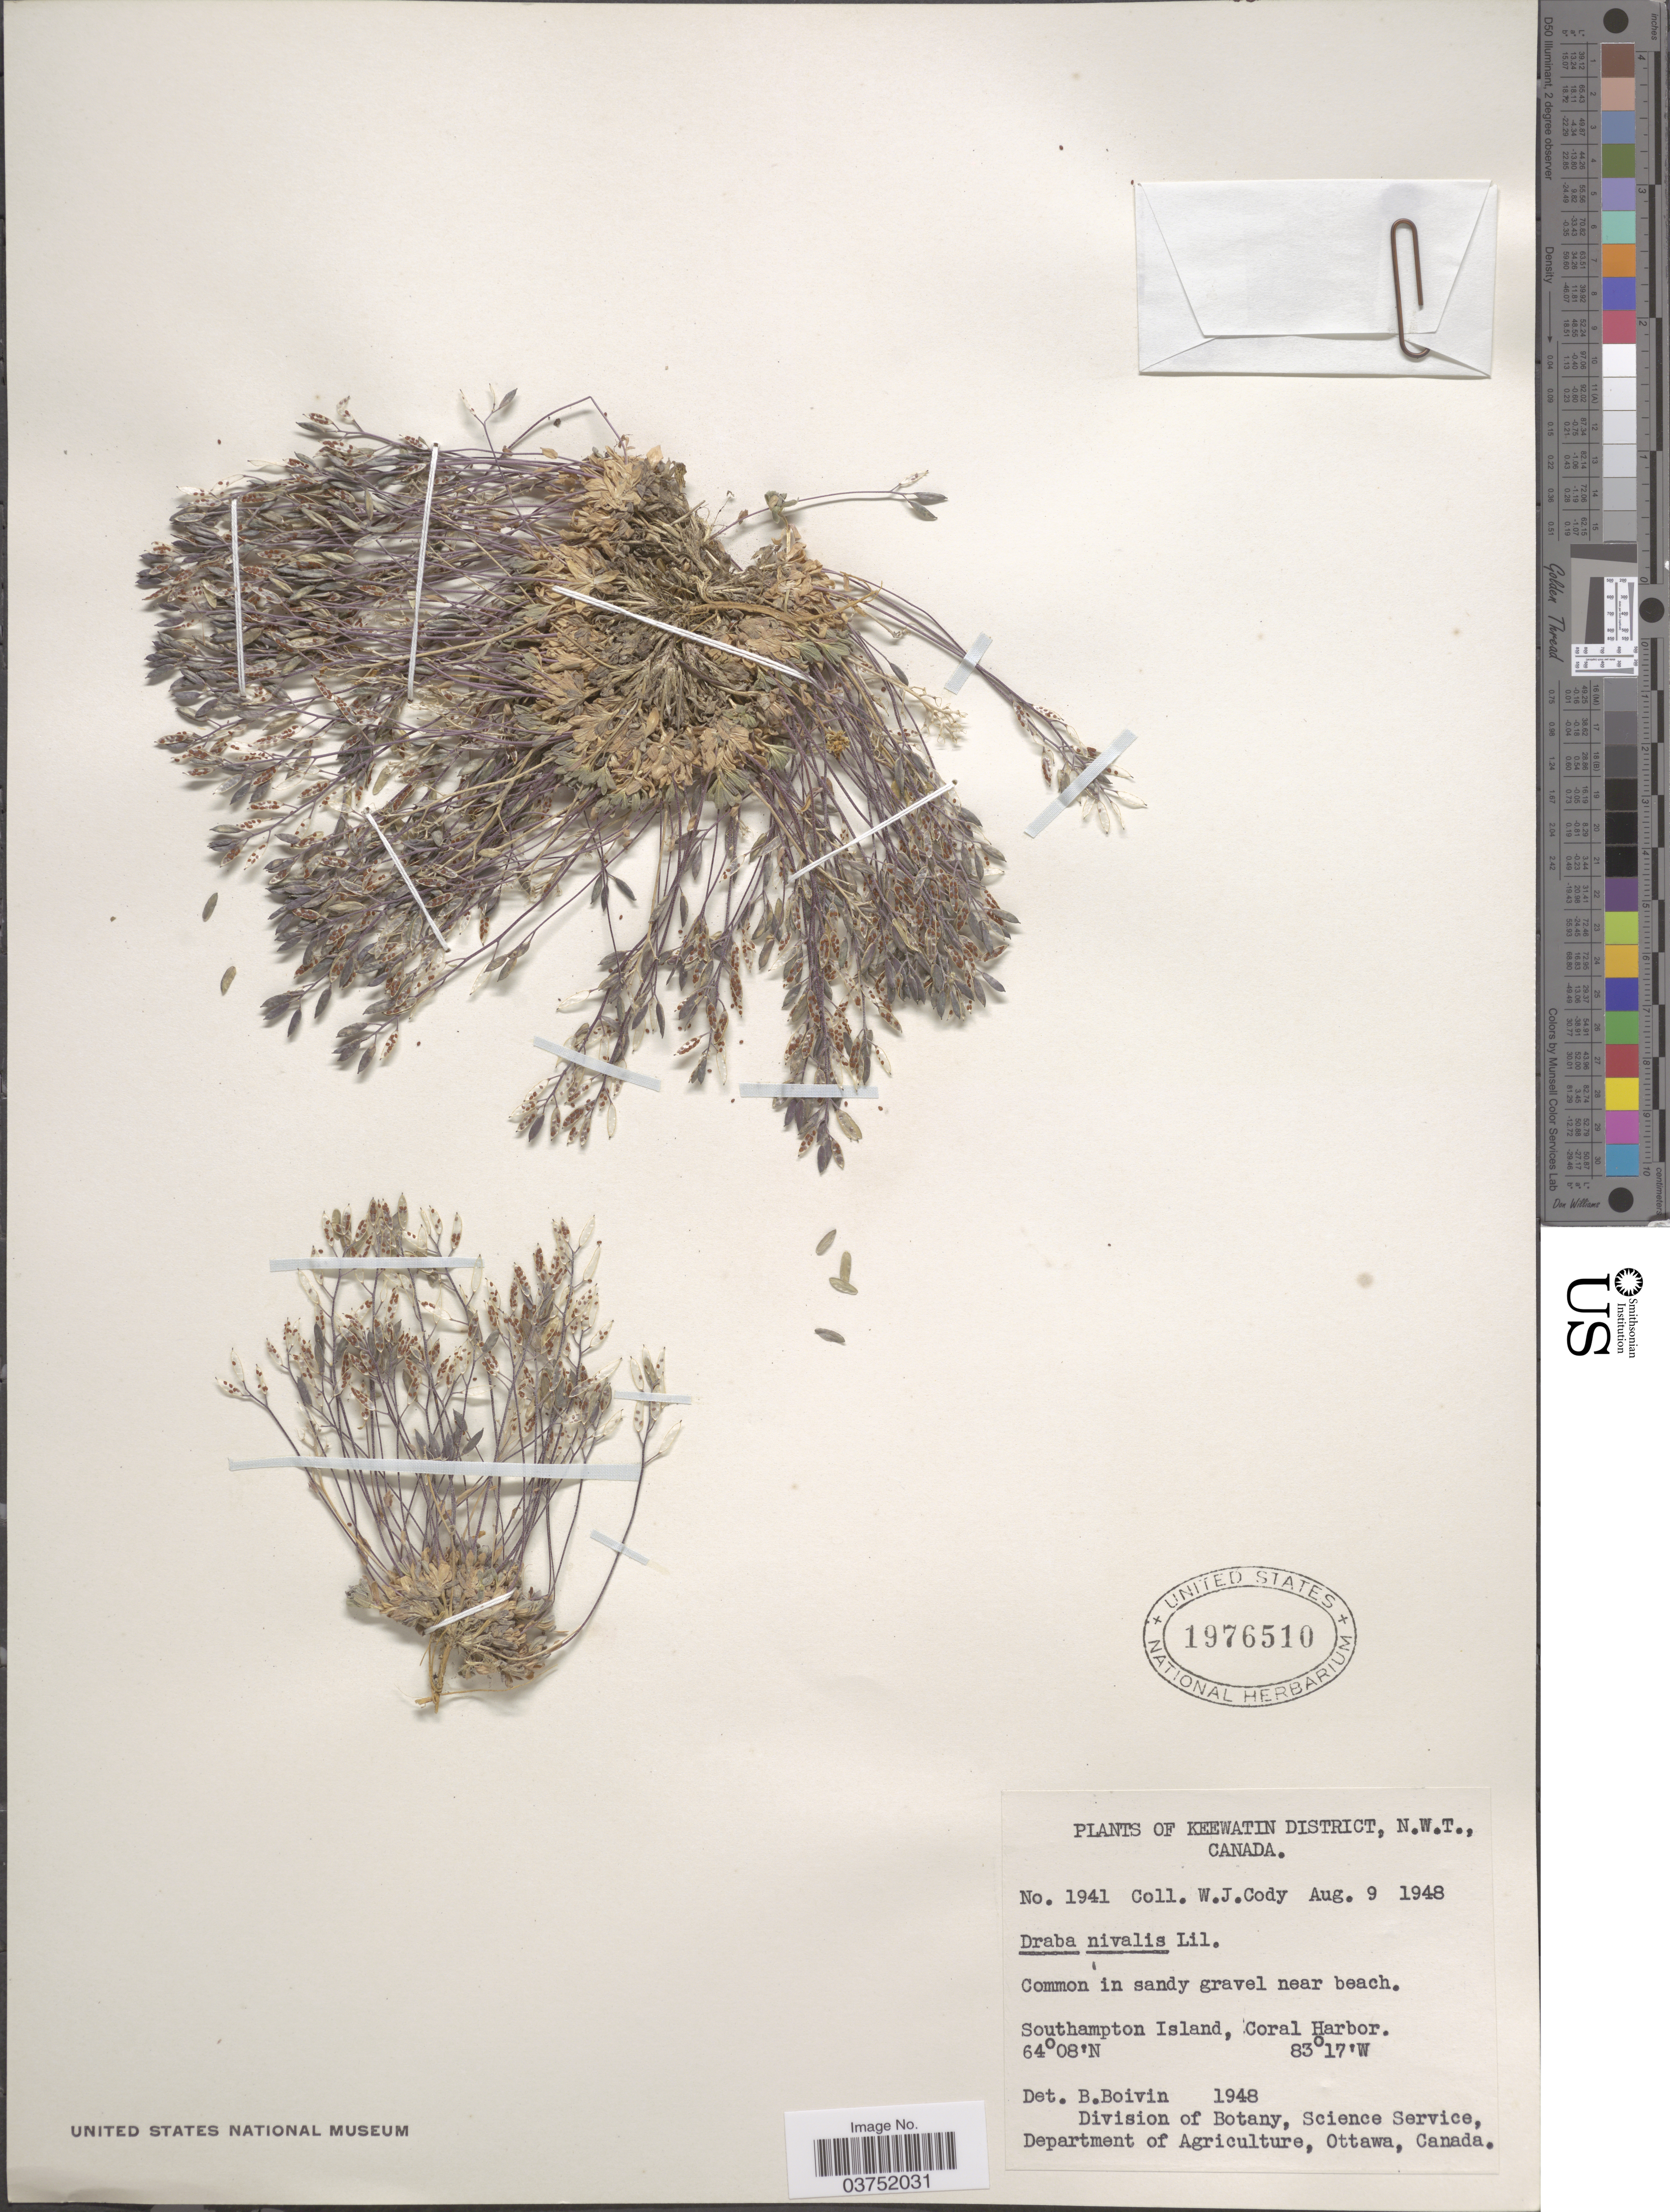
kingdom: Plantae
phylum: Tracheophyta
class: Magnoliopsida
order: Brassicales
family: Brassicaceae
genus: Draba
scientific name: Draba nivalis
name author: Lilj.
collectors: W. Cody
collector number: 1941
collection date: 1948-08-09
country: Canada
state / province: Northwest Territories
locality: Keewatin District. Southampton Island, Coral Harbor.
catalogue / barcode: US 1976510